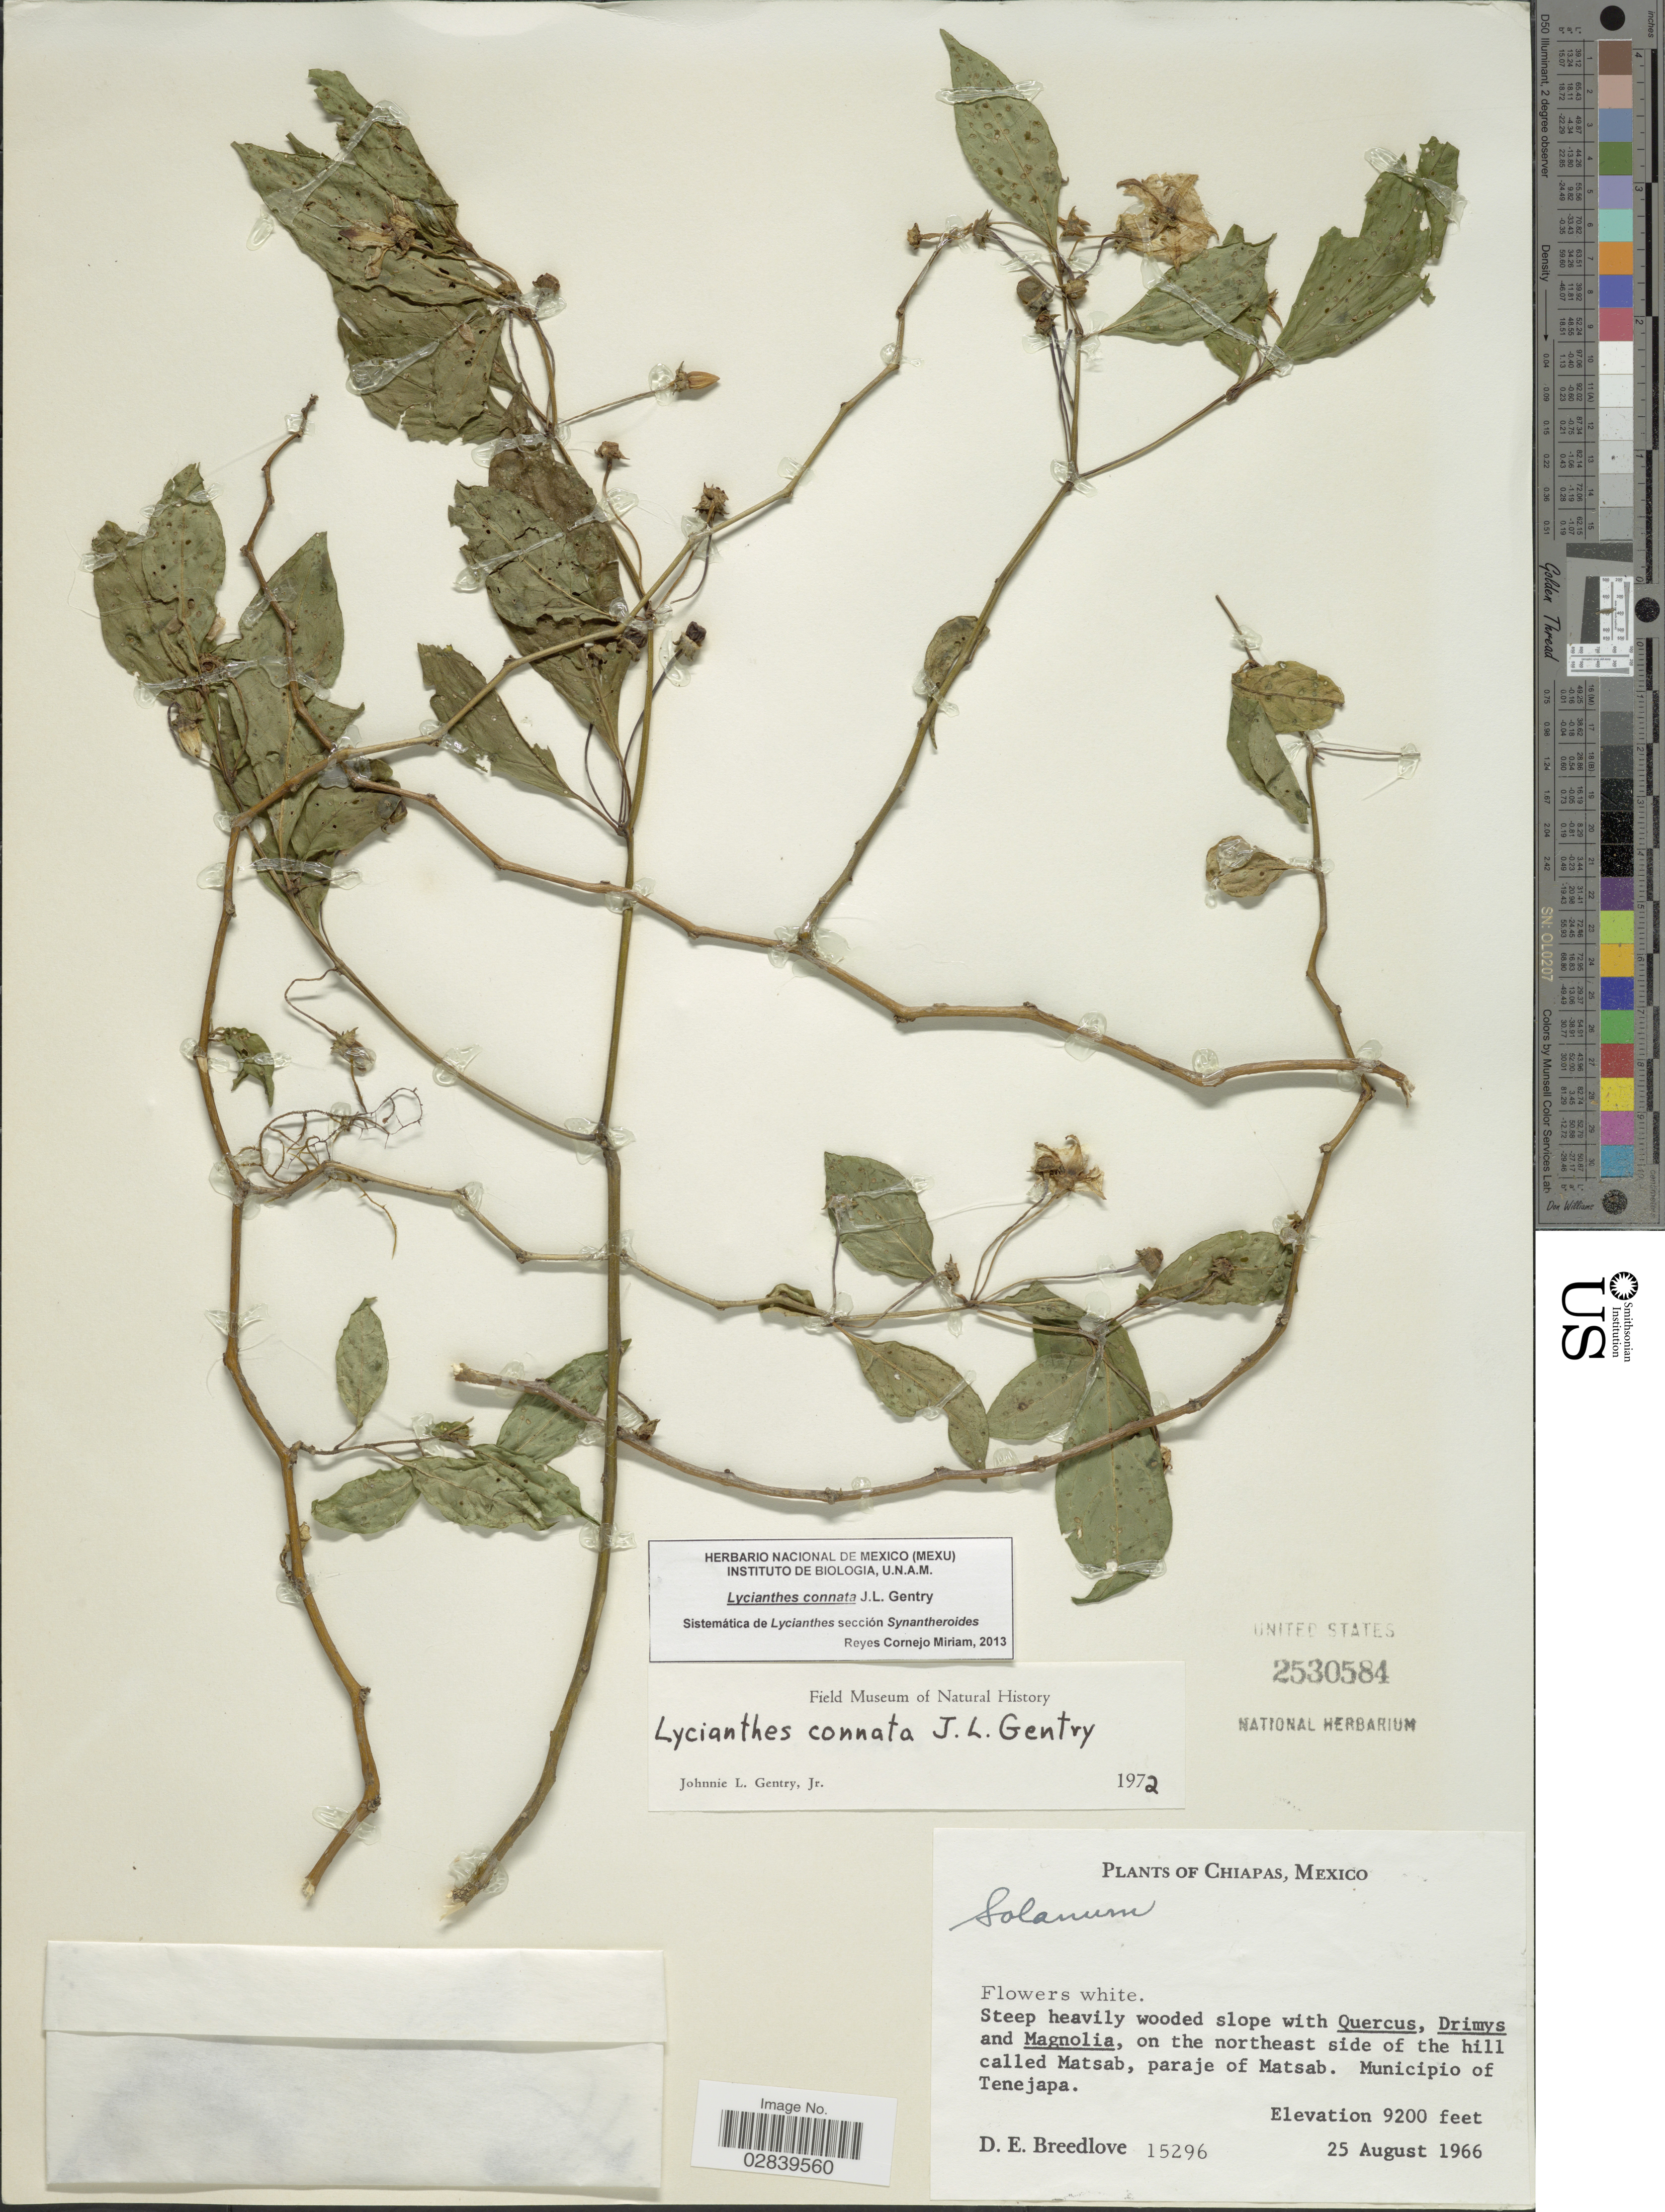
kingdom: Plantae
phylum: Tracheophyta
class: Magnoliopsida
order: Solanales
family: Solanaceae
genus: Lycianthes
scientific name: Lycianthes connata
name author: J.L. Gentry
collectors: D. E. Breedlove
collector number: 15296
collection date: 1966-08-25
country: Mexico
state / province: Chiapas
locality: On the northeast side of the hill called Matsab, paraje of Matsab. Municipio of Tenejapa.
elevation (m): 2804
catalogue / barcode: US 2530584